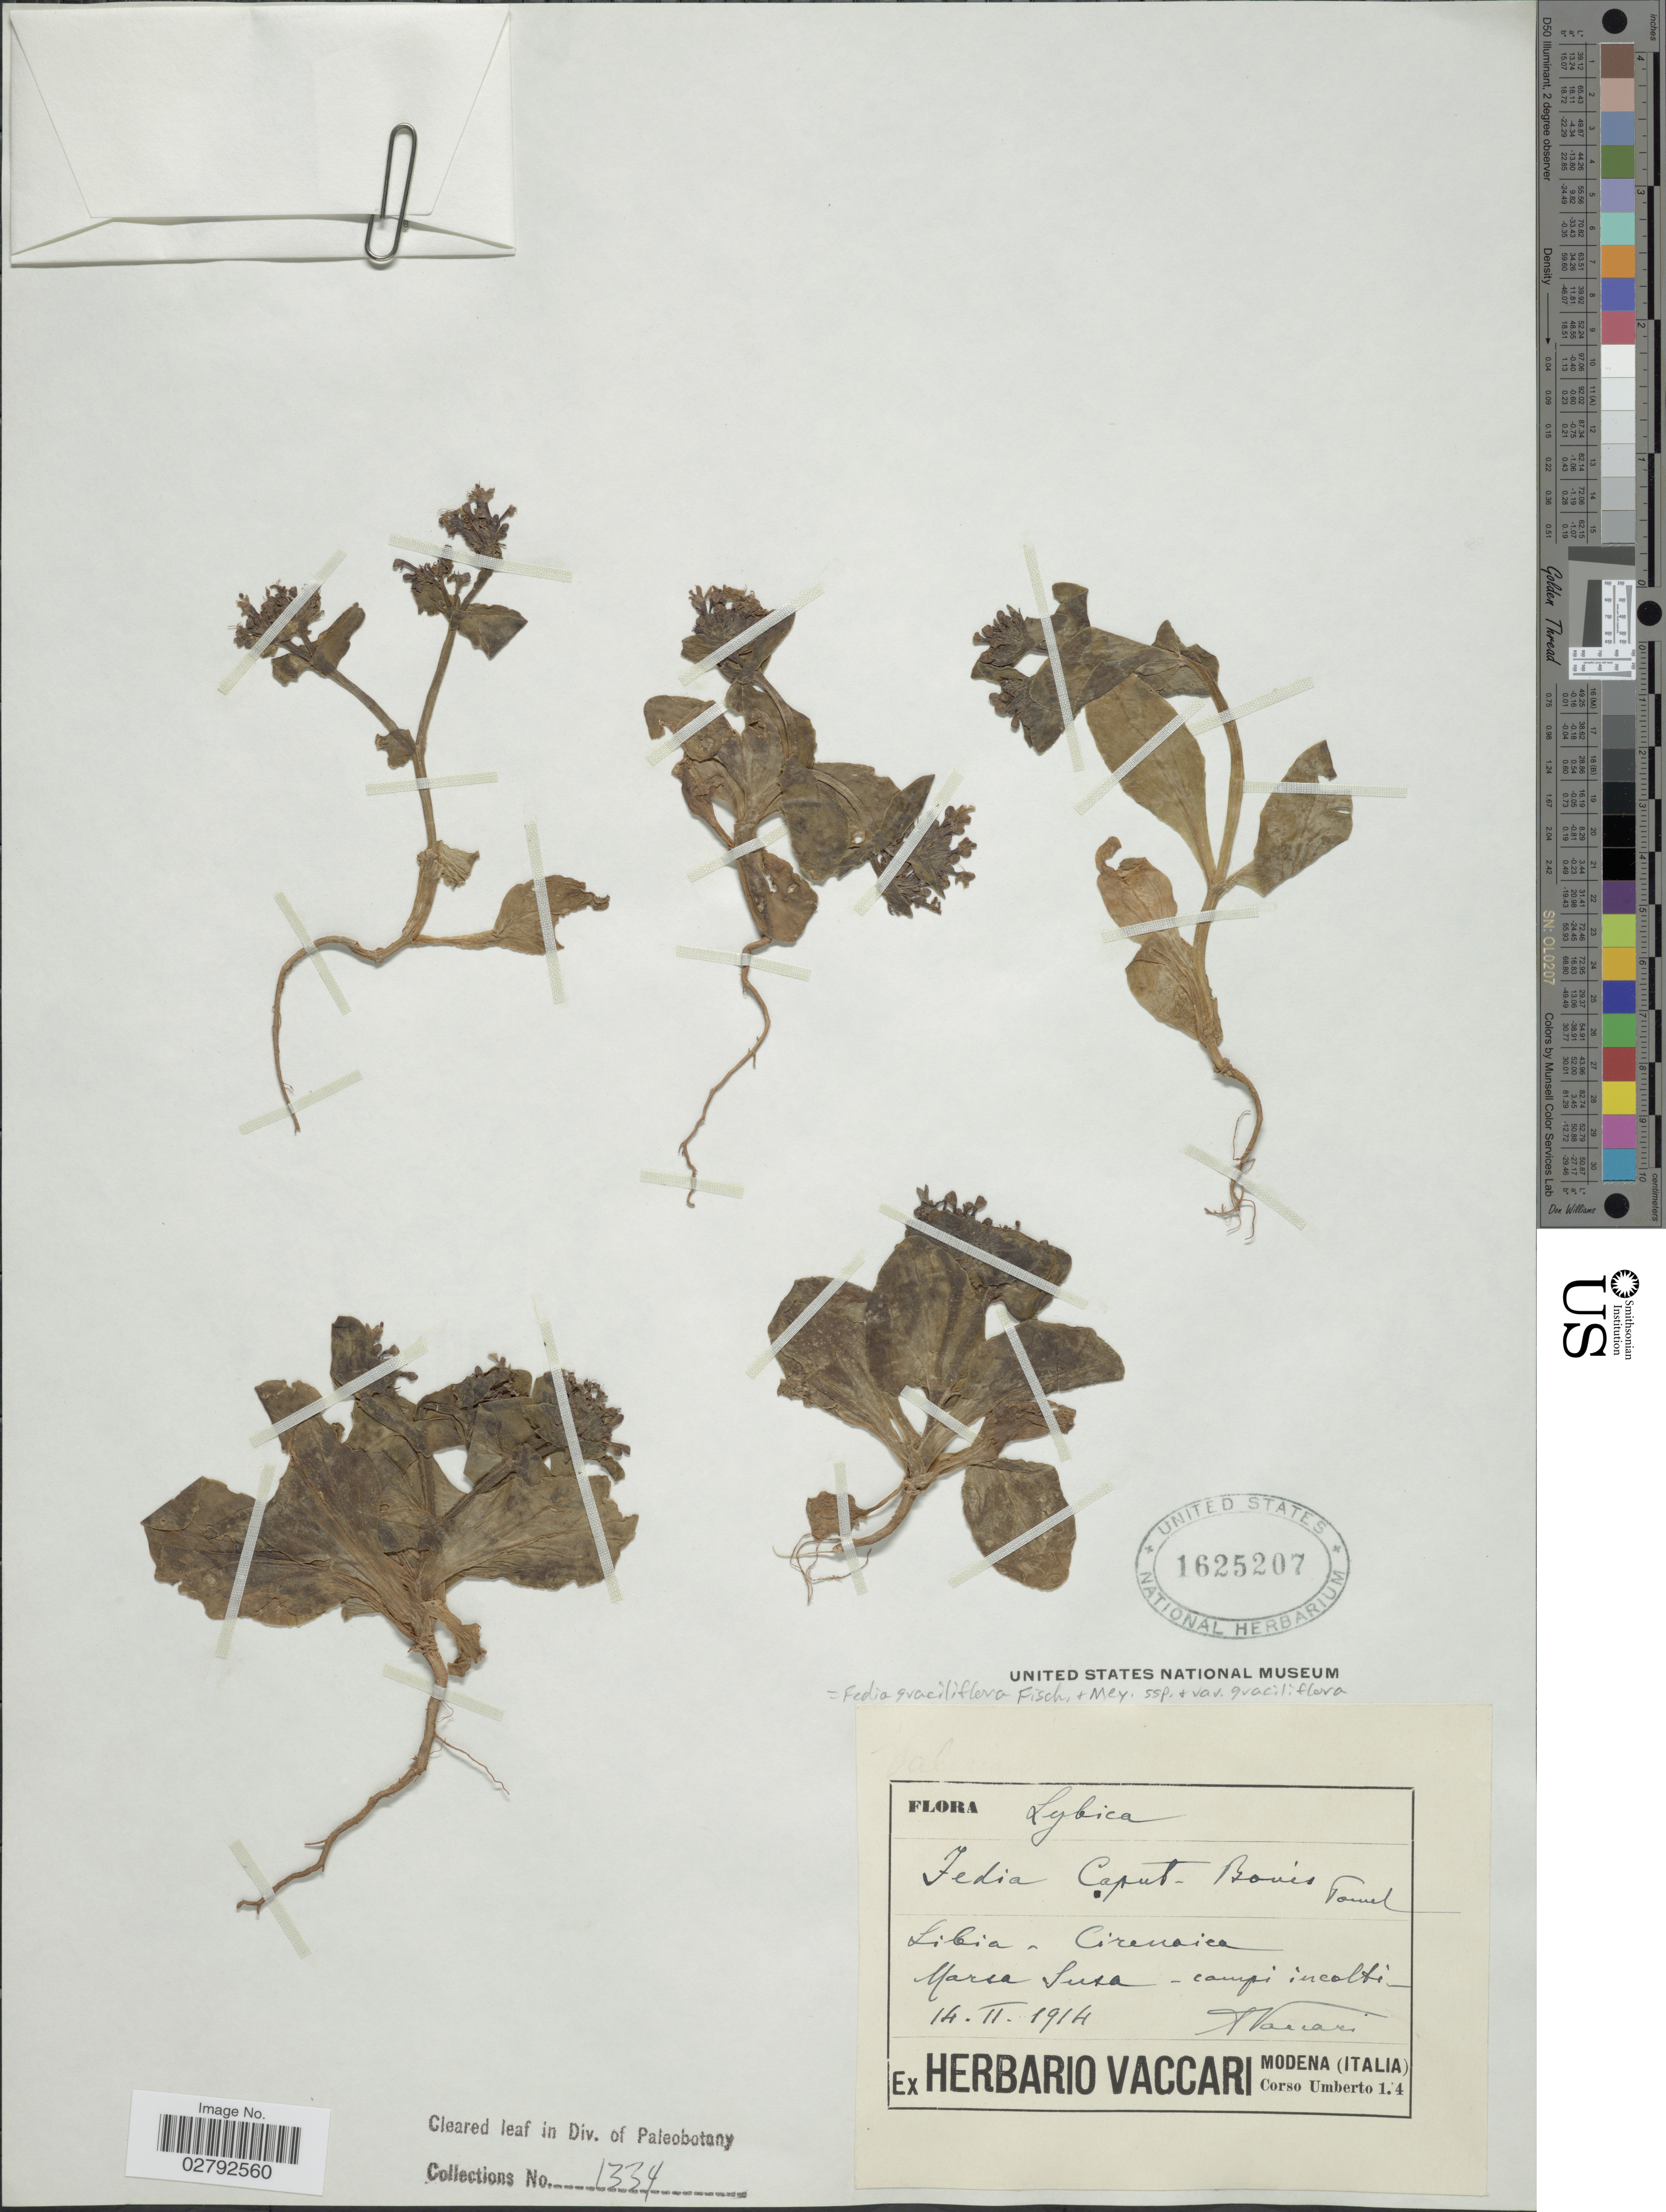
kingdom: Plantae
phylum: Tracheophyta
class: Magnoliopsida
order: Dipsacales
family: Caprifoliaceae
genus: Fedia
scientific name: Fedia graciliflora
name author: Fisch. & C.A. Mey.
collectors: A. Vaccari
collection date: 1914-02-14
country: Libya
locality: Cirenaica. Marsa Susa - campi incolti.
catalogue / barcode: US 1625207